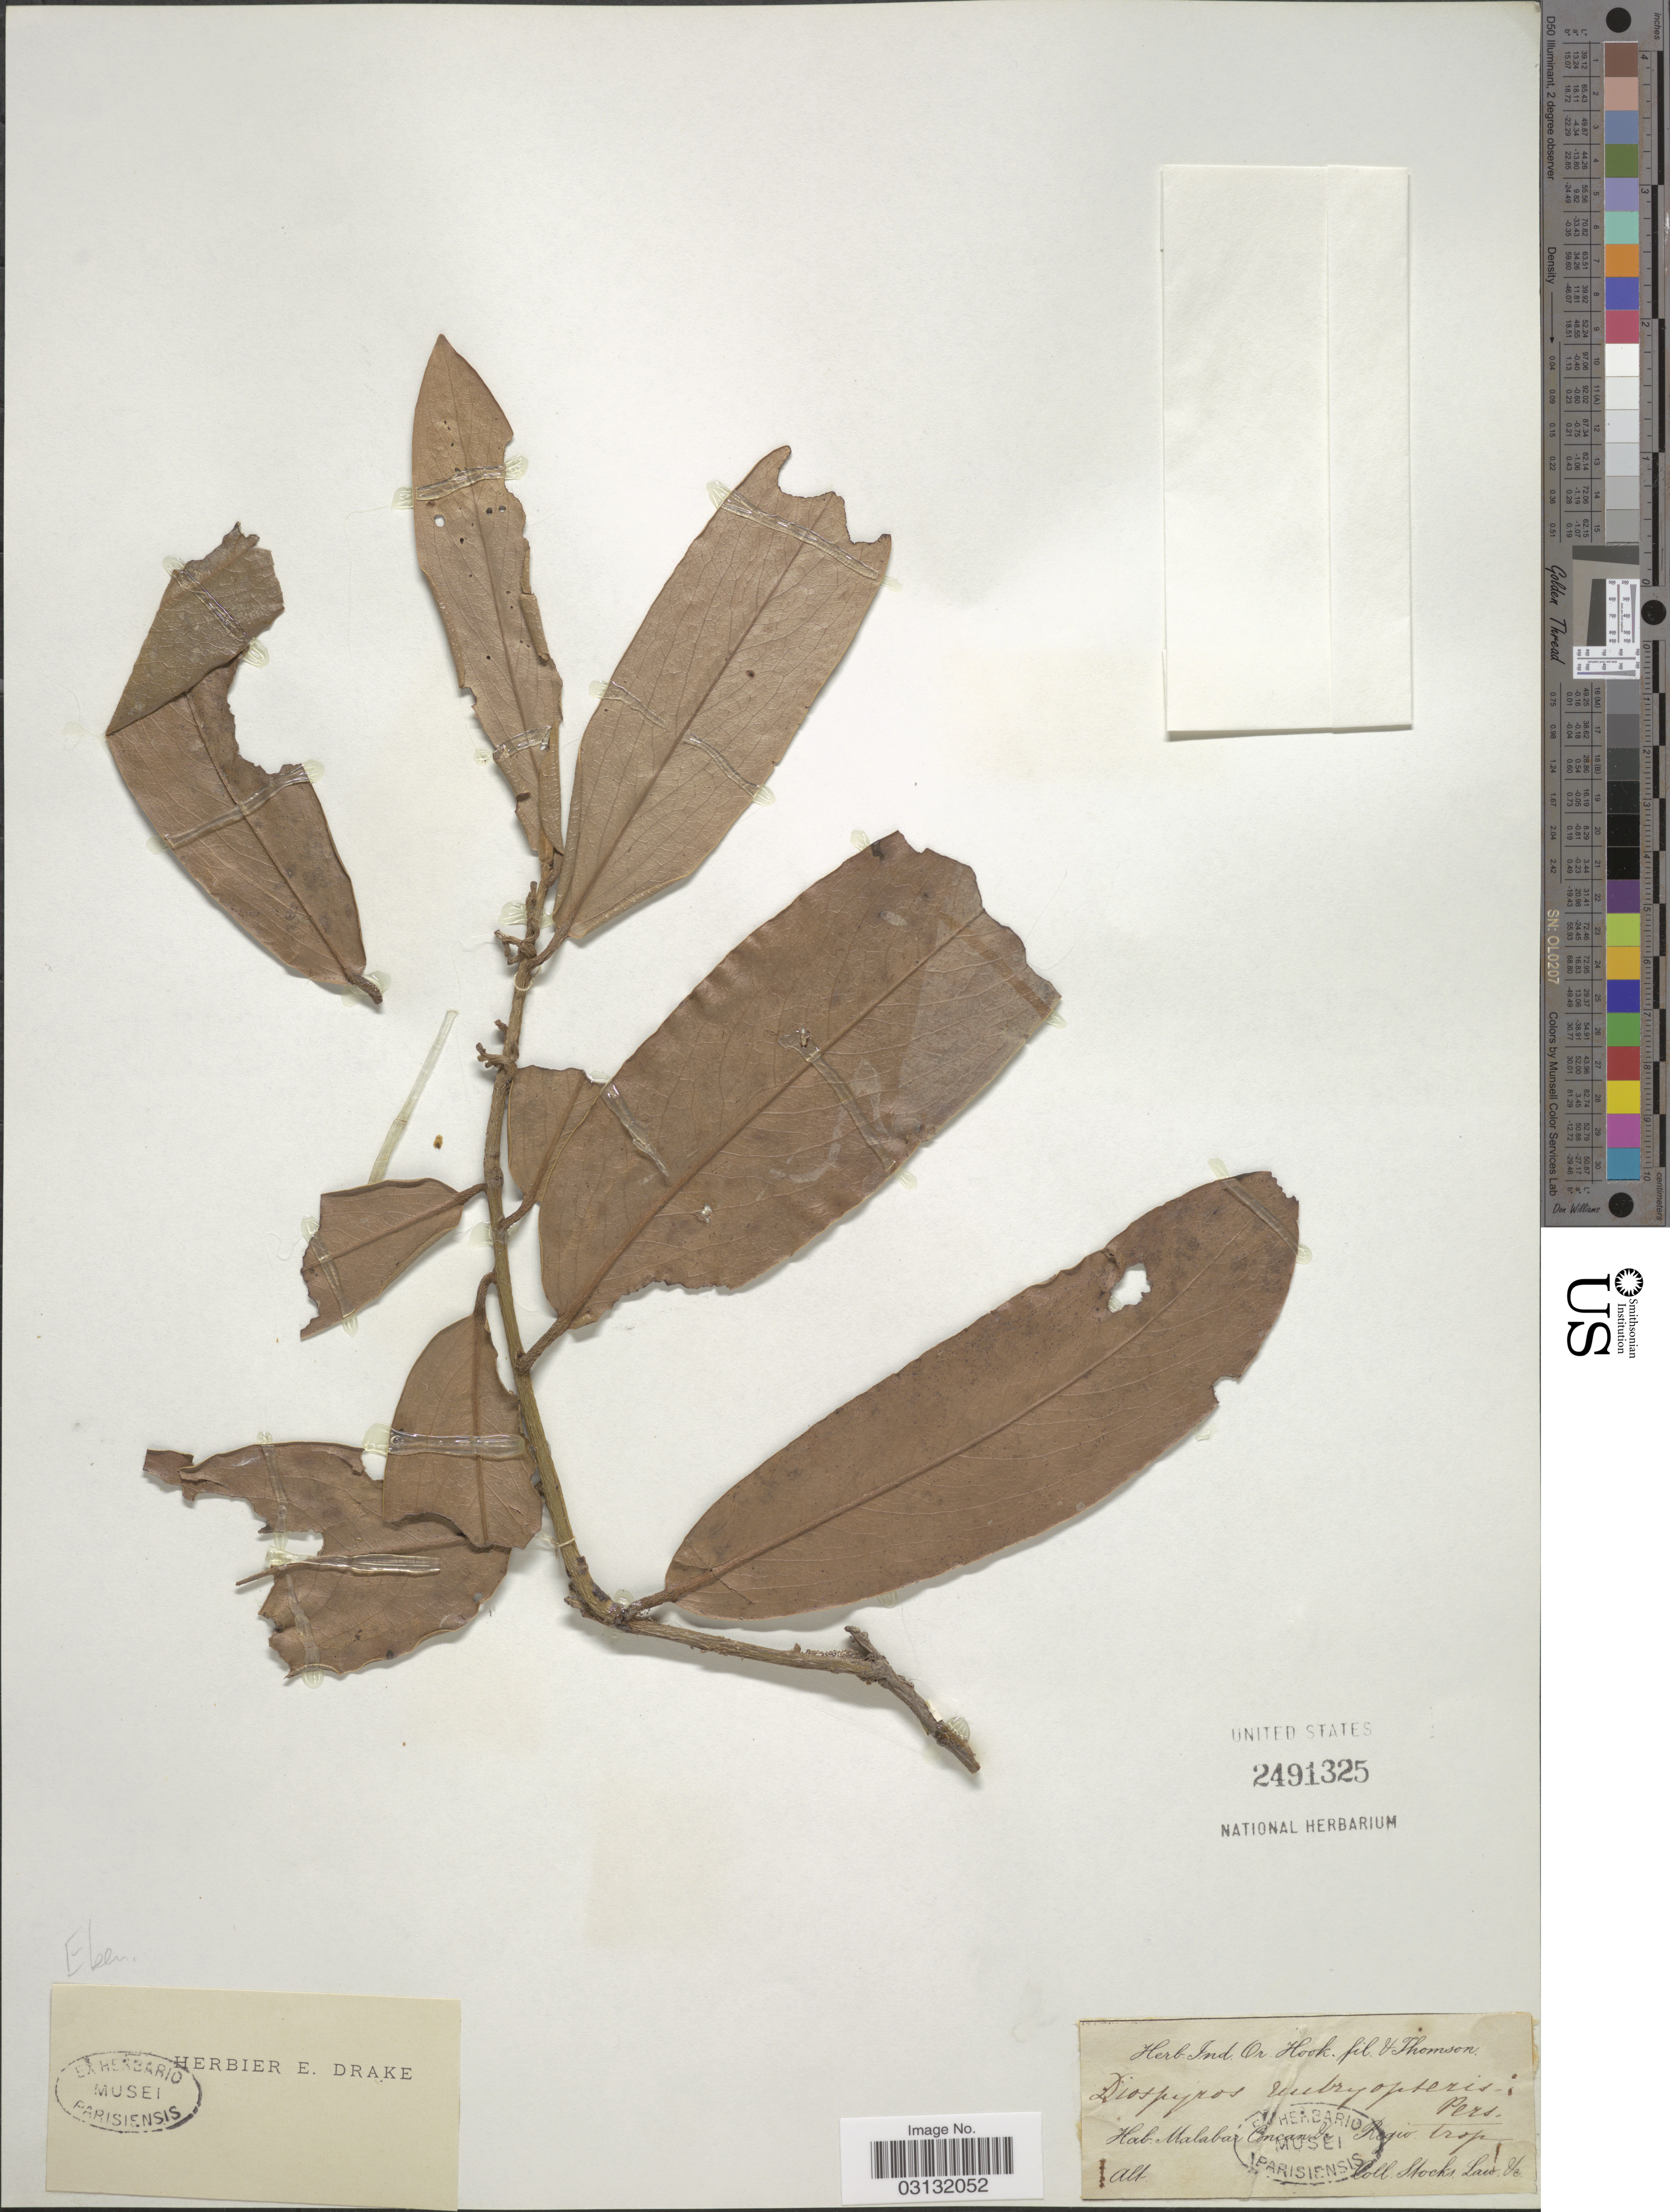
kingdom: Plantae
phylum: Tracheophyta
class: Magnoliopsida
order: Ericales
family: Ebenaceae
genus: Diospyros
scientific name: Diospyros malabarica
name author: (Desr.) Kostel.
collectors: J. Law & J. Stocks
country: India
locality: Malabar Concan, Regio trop.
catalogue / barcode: US 2491325